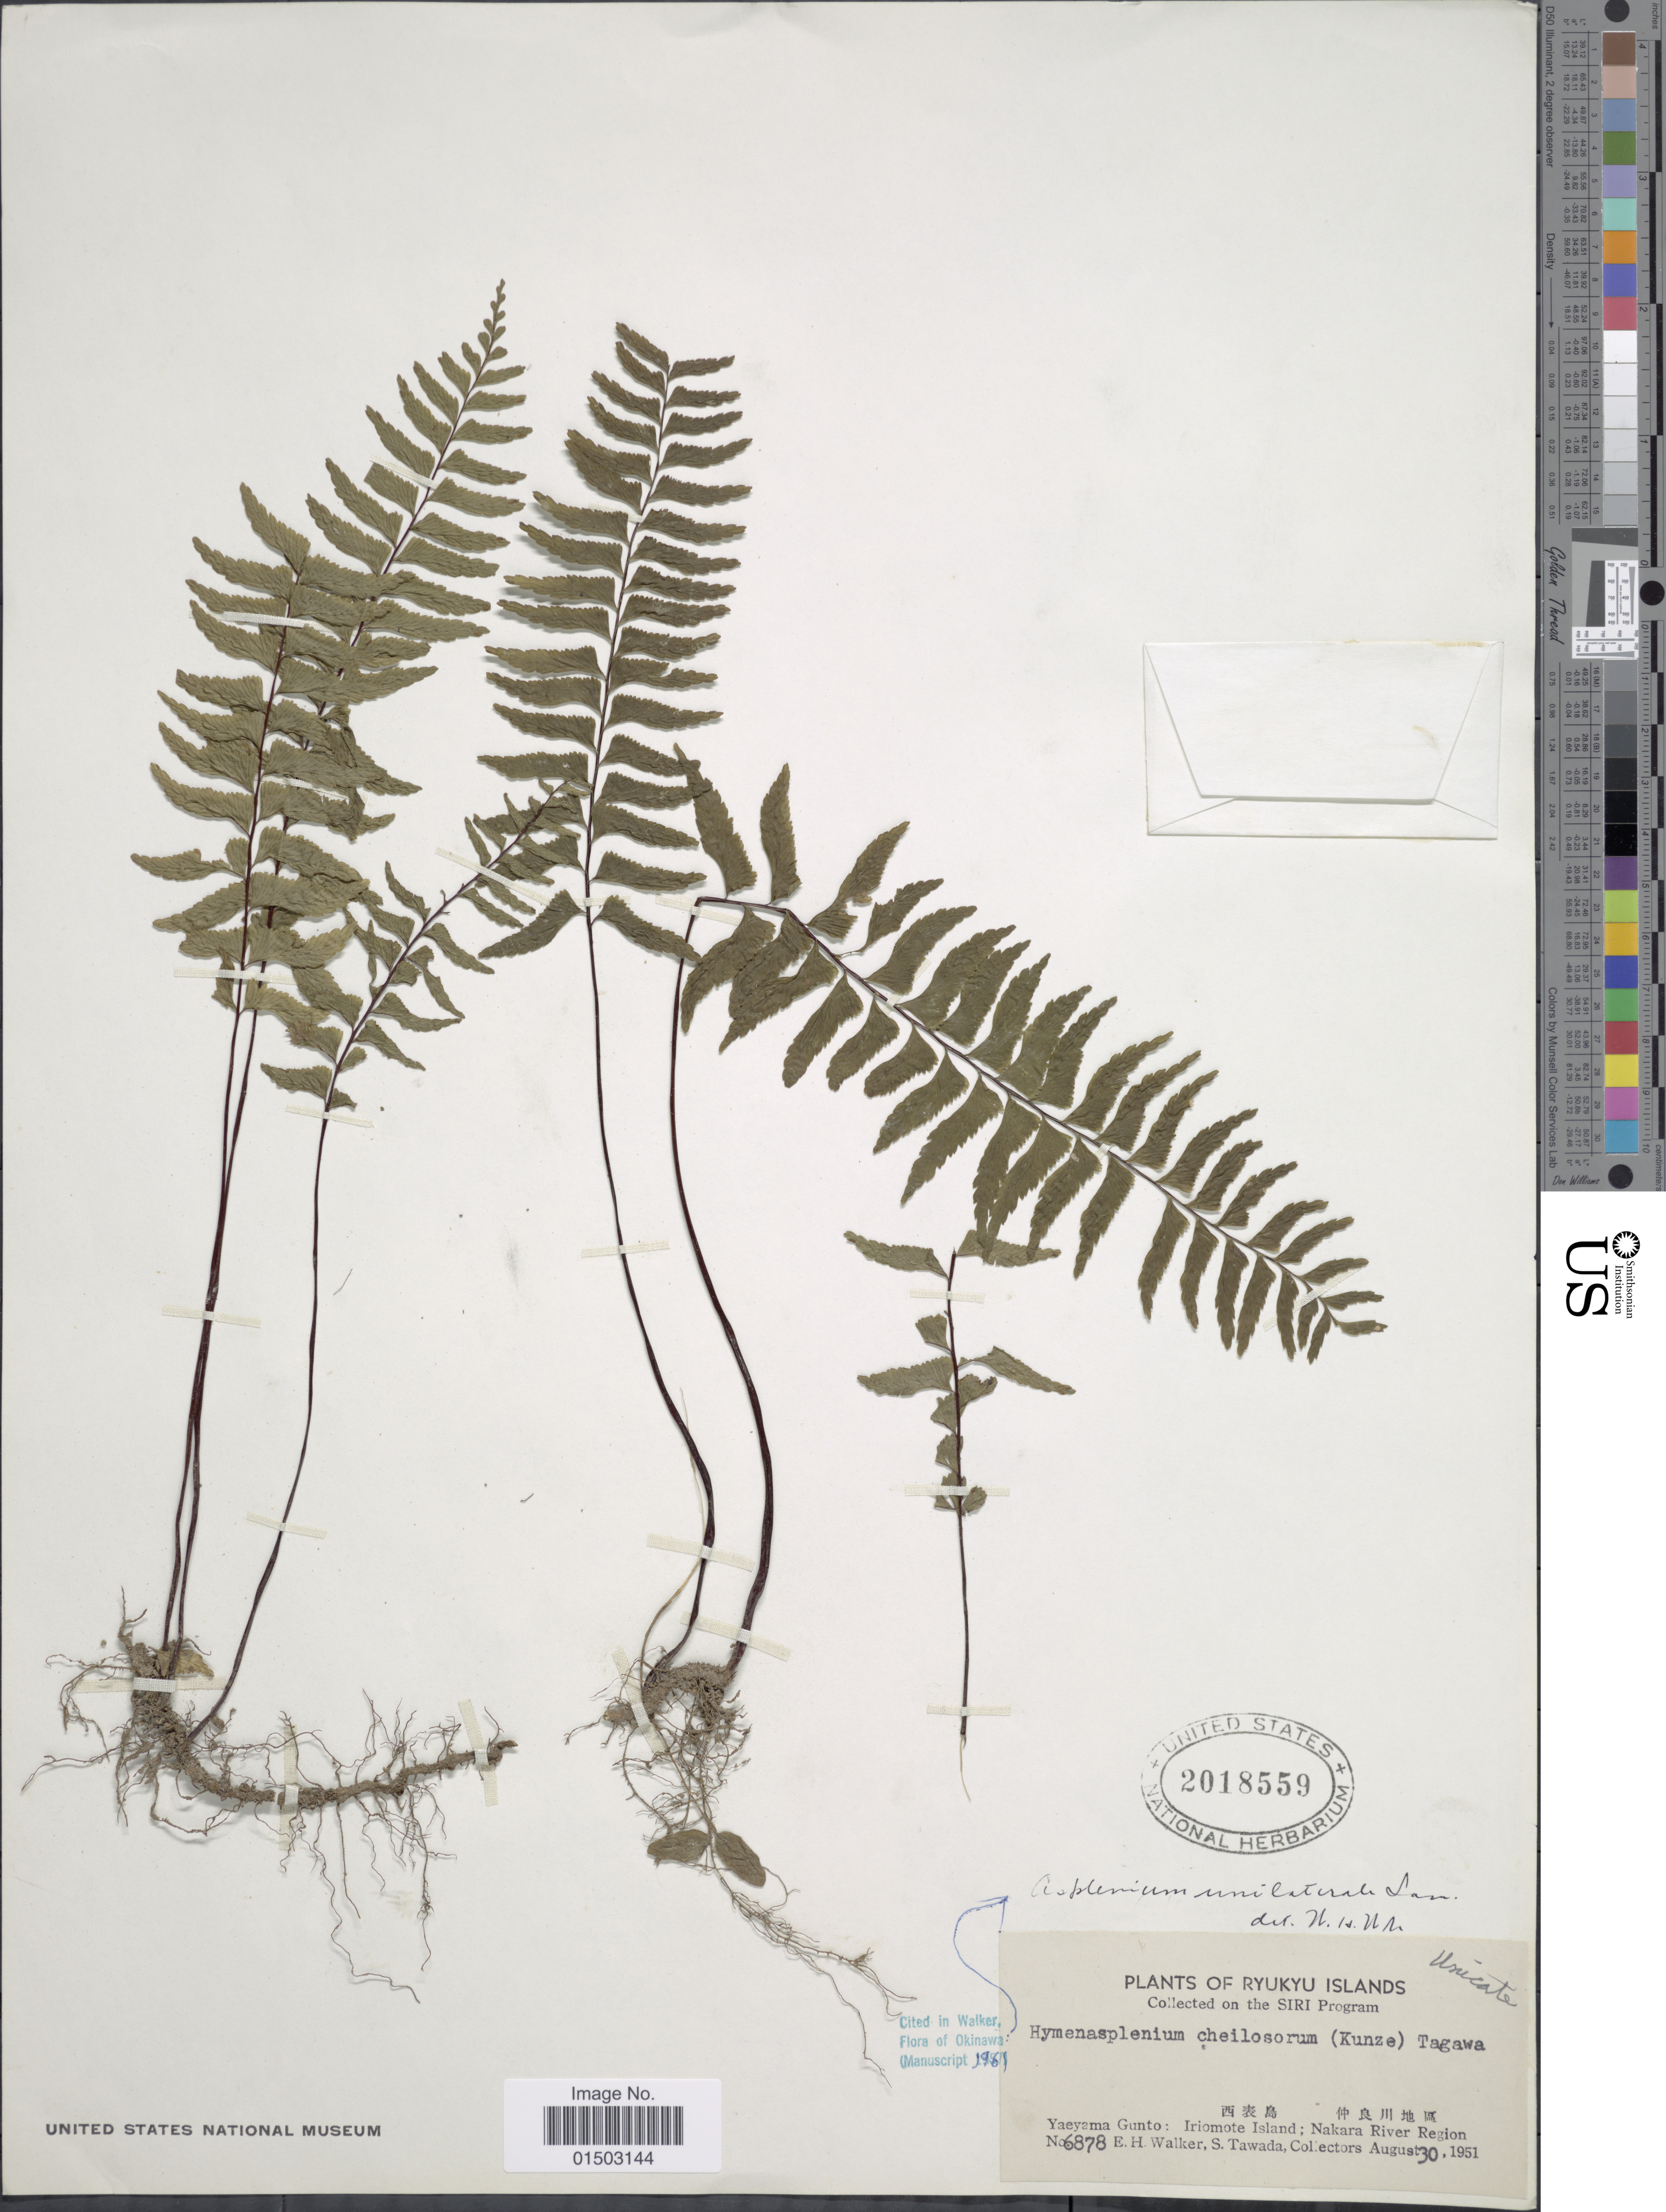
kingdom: Plantae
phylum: Tracheophyta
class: Polypodiopsida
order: Polypodiales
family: Aspleniaceae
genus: Hymenasplenium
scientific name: Hymenasplenium unilaterale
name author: (Lam.) Hayata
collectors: E. H. Walker & S. Tawada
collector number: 6878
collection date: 1951-08-30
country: Japan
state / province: Okinawa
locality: Yaeyama Gunto: Iriomote Island; Nakara River Region. Ryukyu Islands.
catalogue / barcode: US 2018559